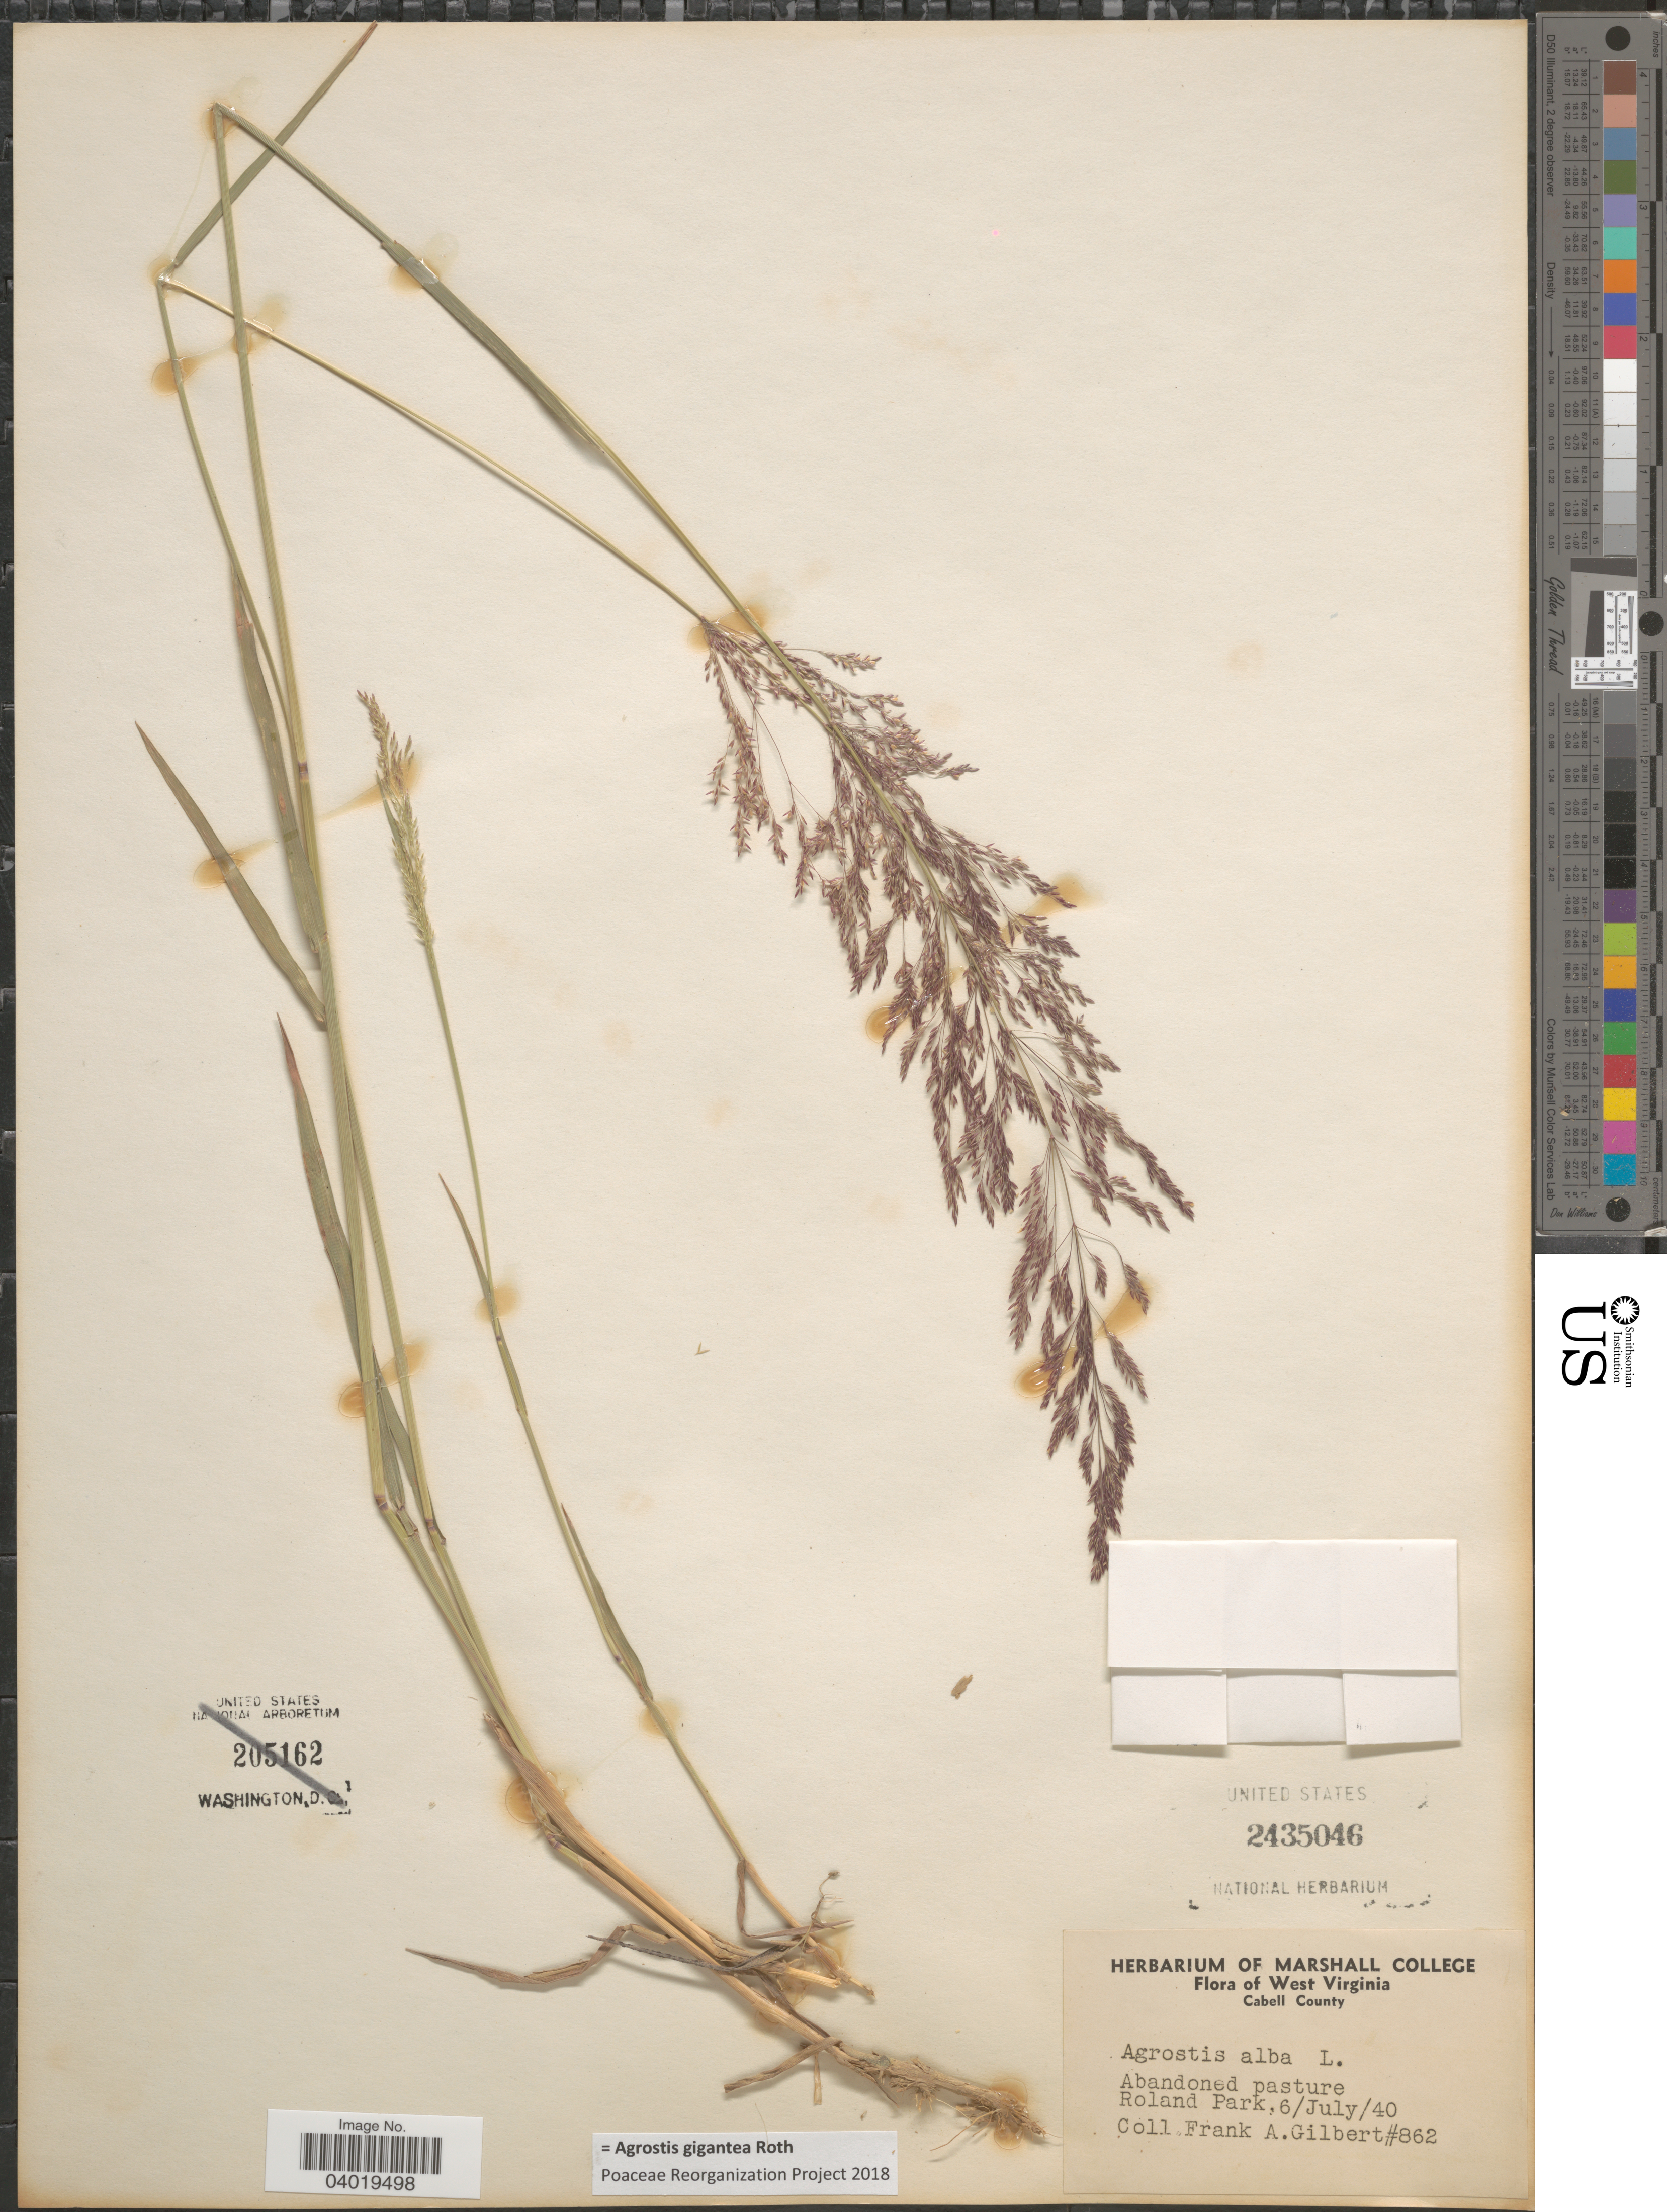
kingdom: Plantae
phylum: Tracheophyta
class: Liliopsida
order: Poales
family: Poaceae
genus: Agrostis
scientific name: Agrostis gigantea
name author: Roth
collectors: F. A. Gilbert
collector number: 862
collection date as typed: Transcribed d/m/y: 6/7/40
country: United States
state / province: West Virginia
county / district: Cabell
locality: Cabell County. Abandoned pasture. Roland Park.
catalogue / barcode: US 2435046